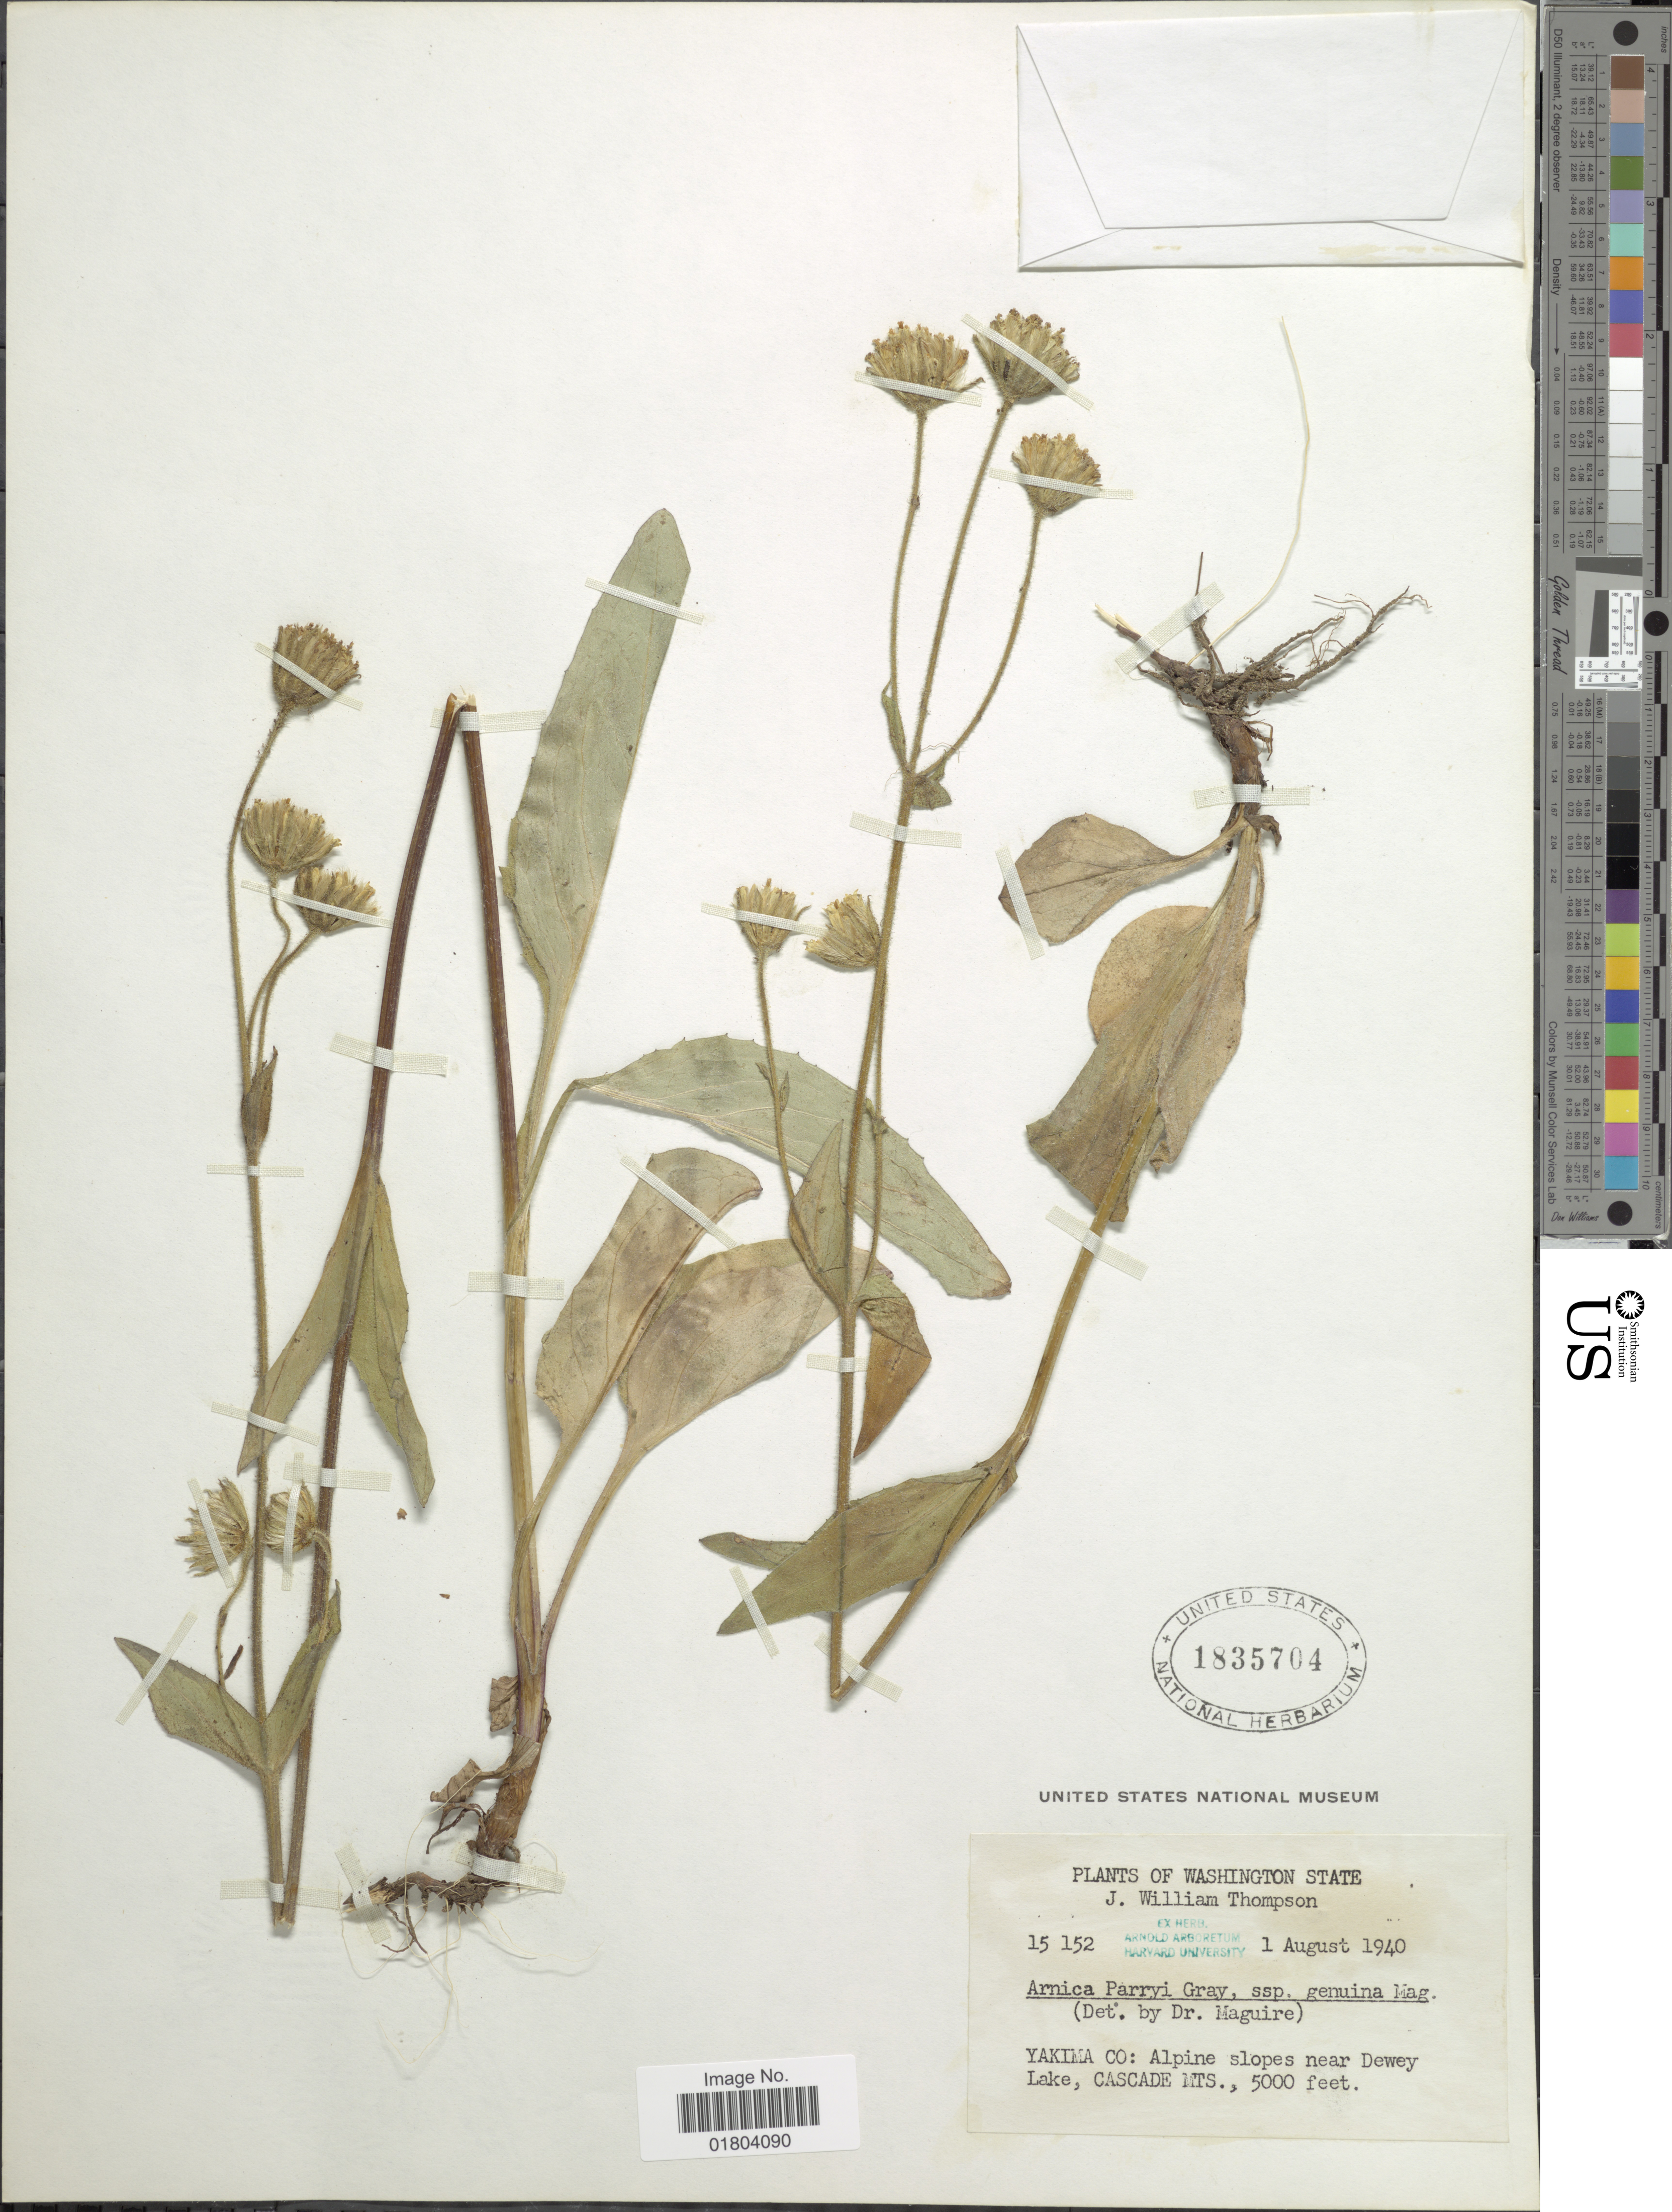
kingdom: Plantae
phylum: Tracheophyta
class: Magnoliopsida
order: Asterales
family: Asteraceae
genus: Arnica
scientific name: Arnica parryi subsp. genuina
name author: Maguire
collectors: J. W. Thompson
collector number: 15152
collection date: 1940-08-01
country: United States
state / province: Washington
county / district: Yakima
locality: Yakima Co: Alpine slopes near Dewey Lake, Cascade Mts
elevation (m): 1524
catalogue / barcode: US 1835704